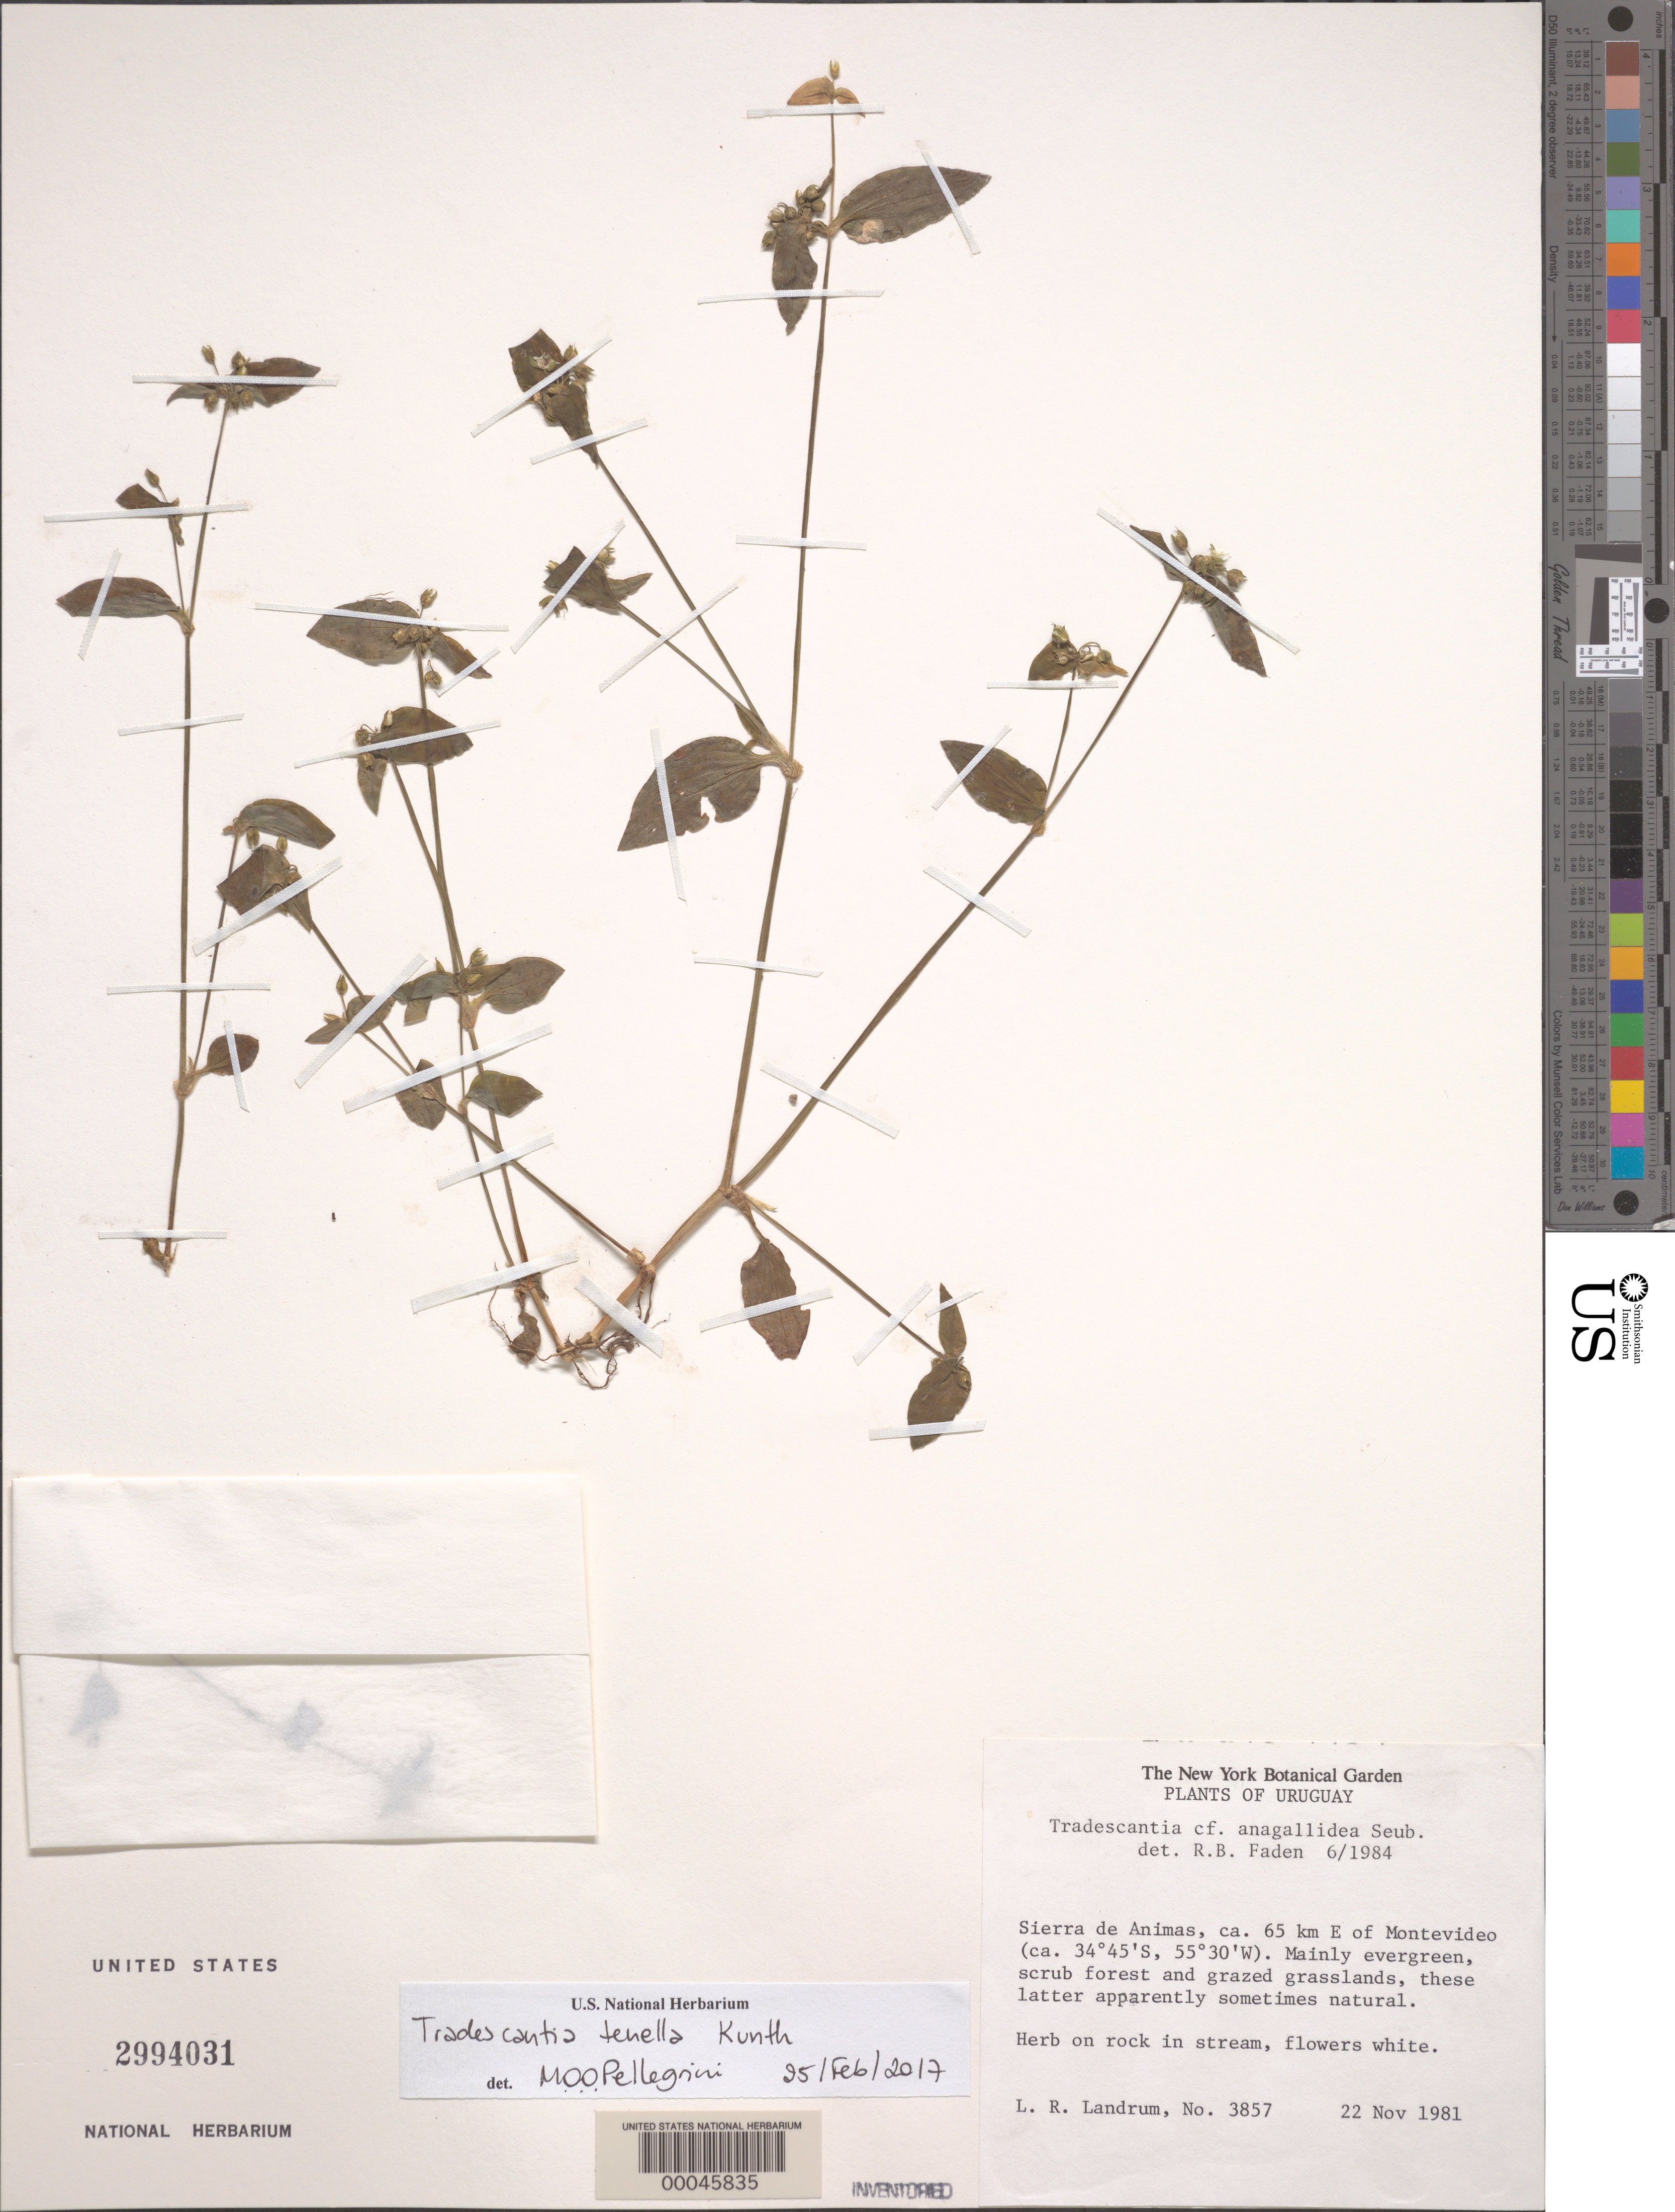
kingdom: Plantae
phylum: Tracheophyta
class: Liliopsida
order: Commelinales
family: Commelinaceae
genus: Tradescantia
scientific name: Tradescantia tenella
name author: Kunth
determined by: Pellegrini, M. O. de Oliveira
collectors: L. R. Landrum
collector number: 3857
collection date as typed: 22 Nov 1981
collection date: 1981-11-22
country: Uruguay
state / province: Montevideo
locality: Sierra de animas, e of montevideo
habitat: Rock in stream of evergreen scrub forest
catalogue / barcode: US 2994031